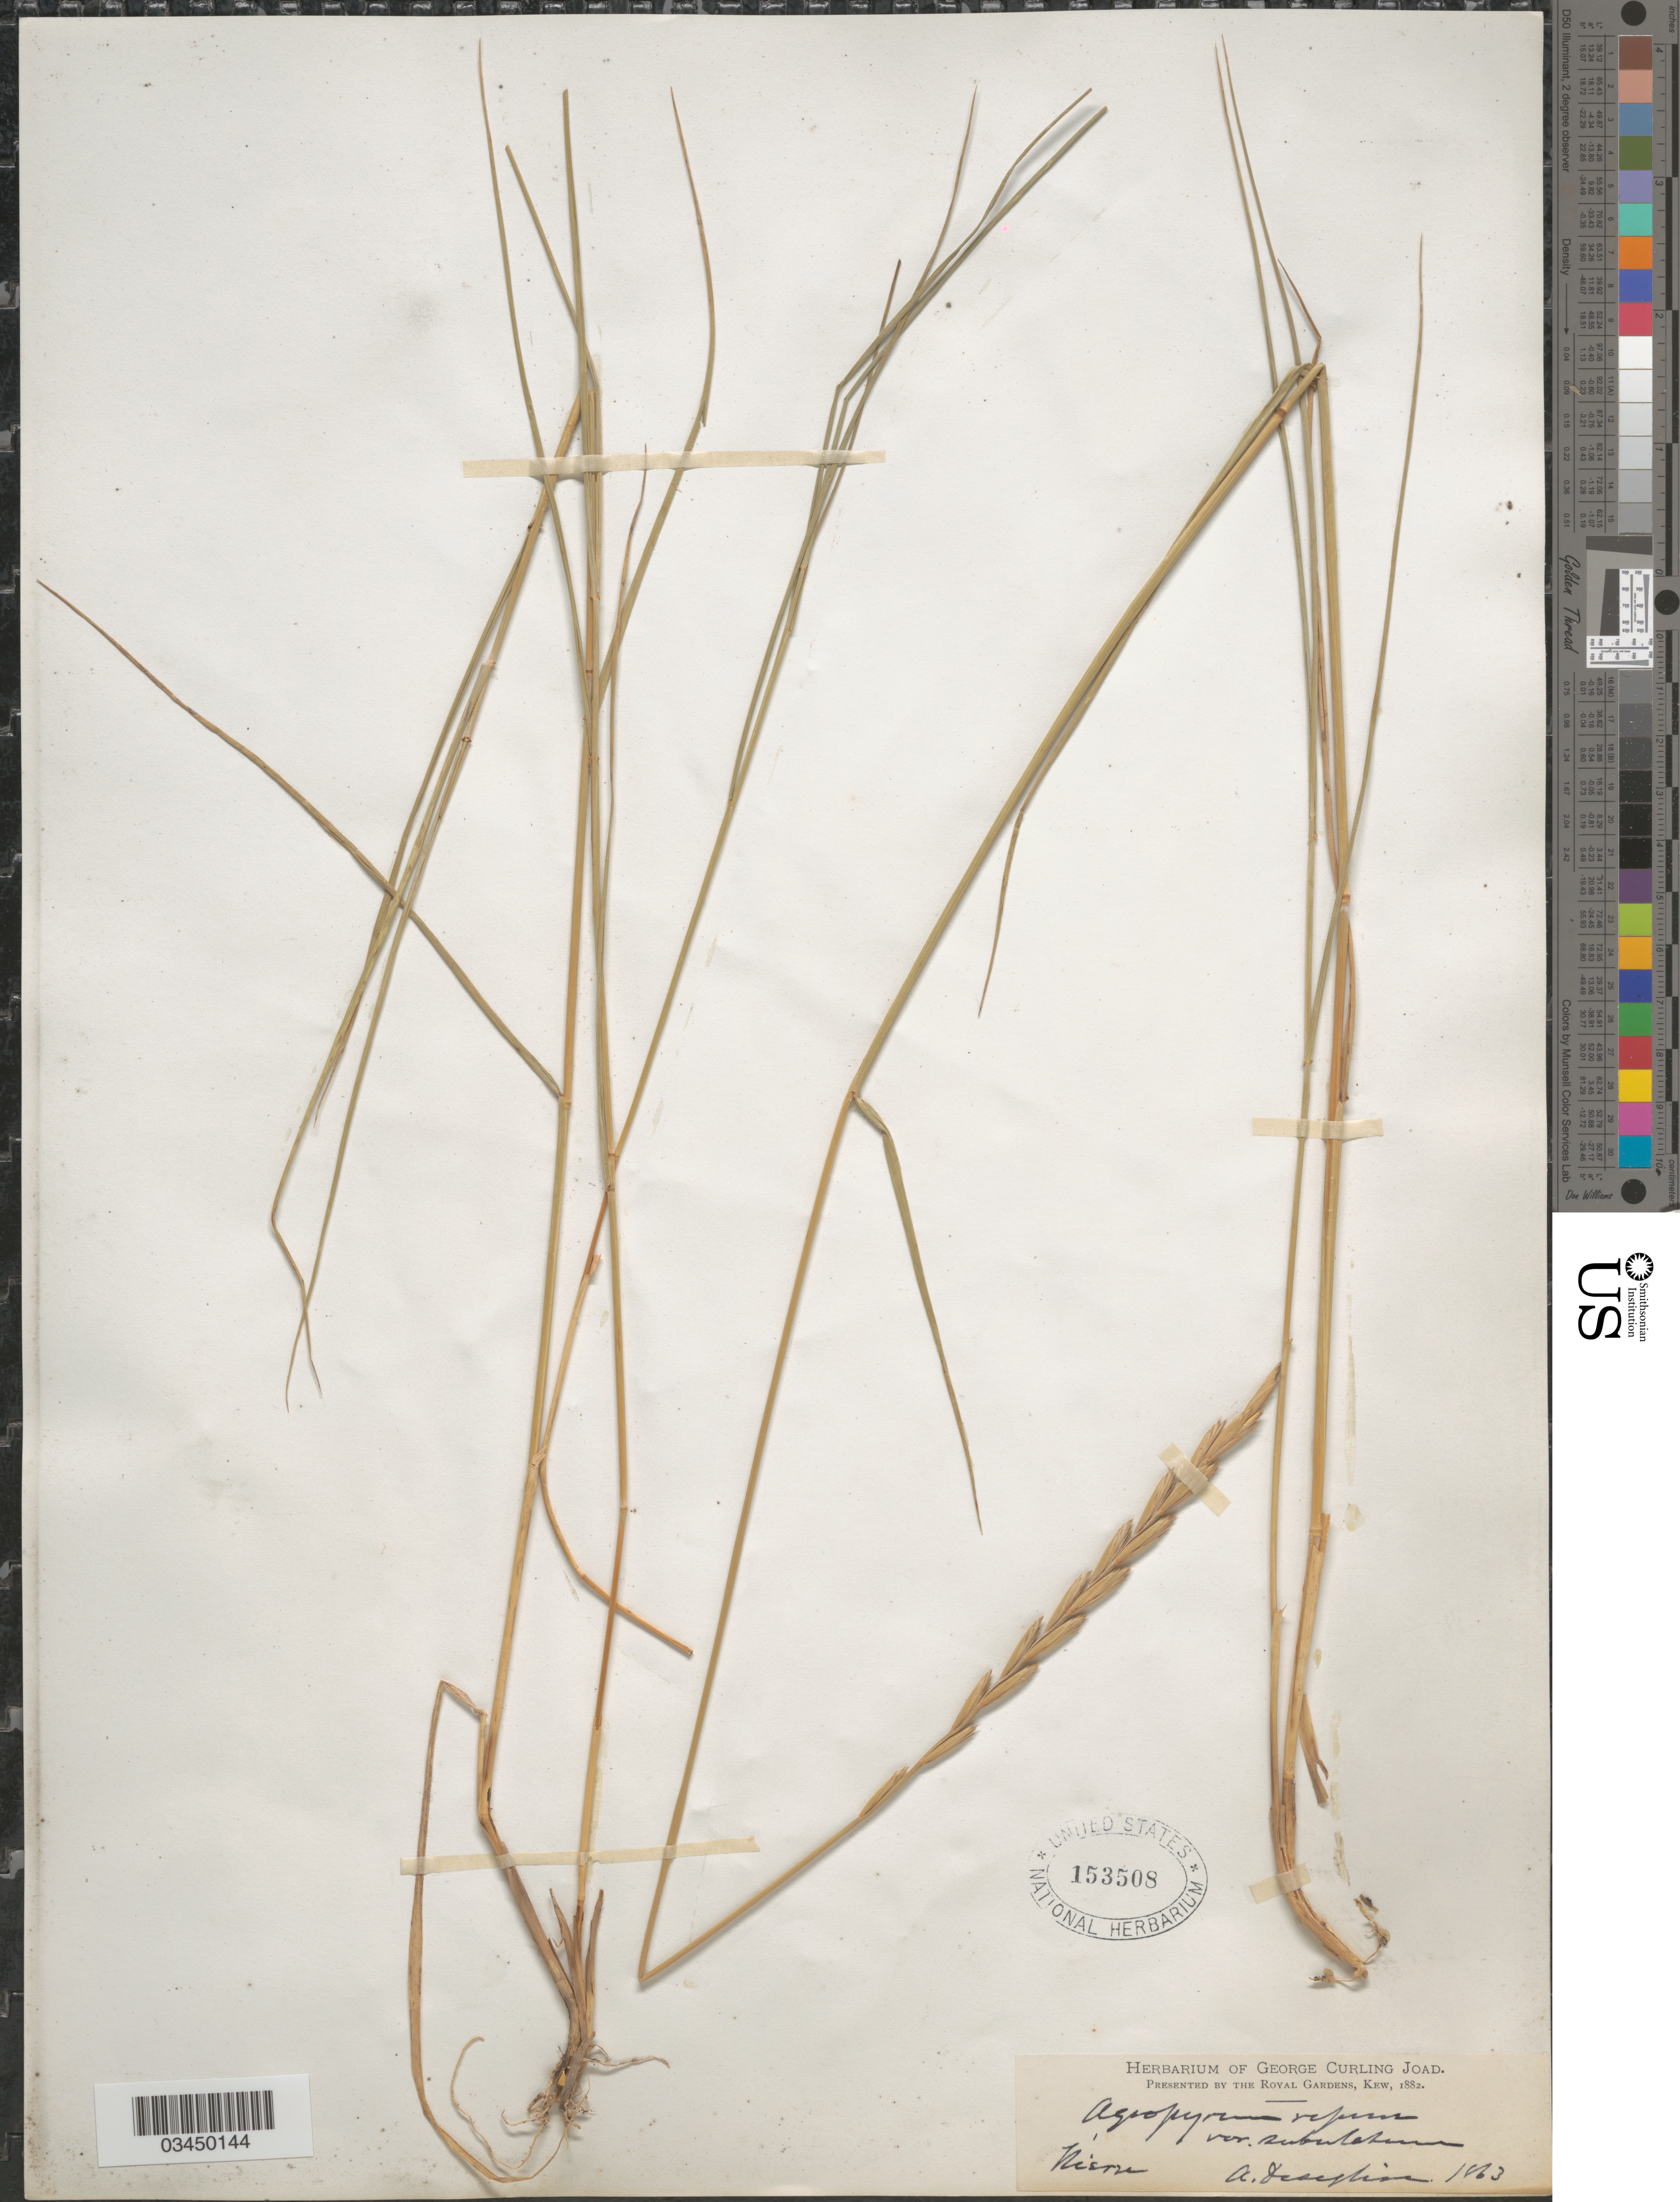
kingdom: Plantae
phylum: Tracheophyta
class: Liliopsida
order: Poales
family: Poaceae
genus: Elymus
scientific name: Elymus sp.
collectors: A. Deseglise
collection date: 1863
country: France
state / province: Bourgogne-Franche-Comté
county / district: Nièvre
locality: Nièvre.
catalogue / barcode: US 153508